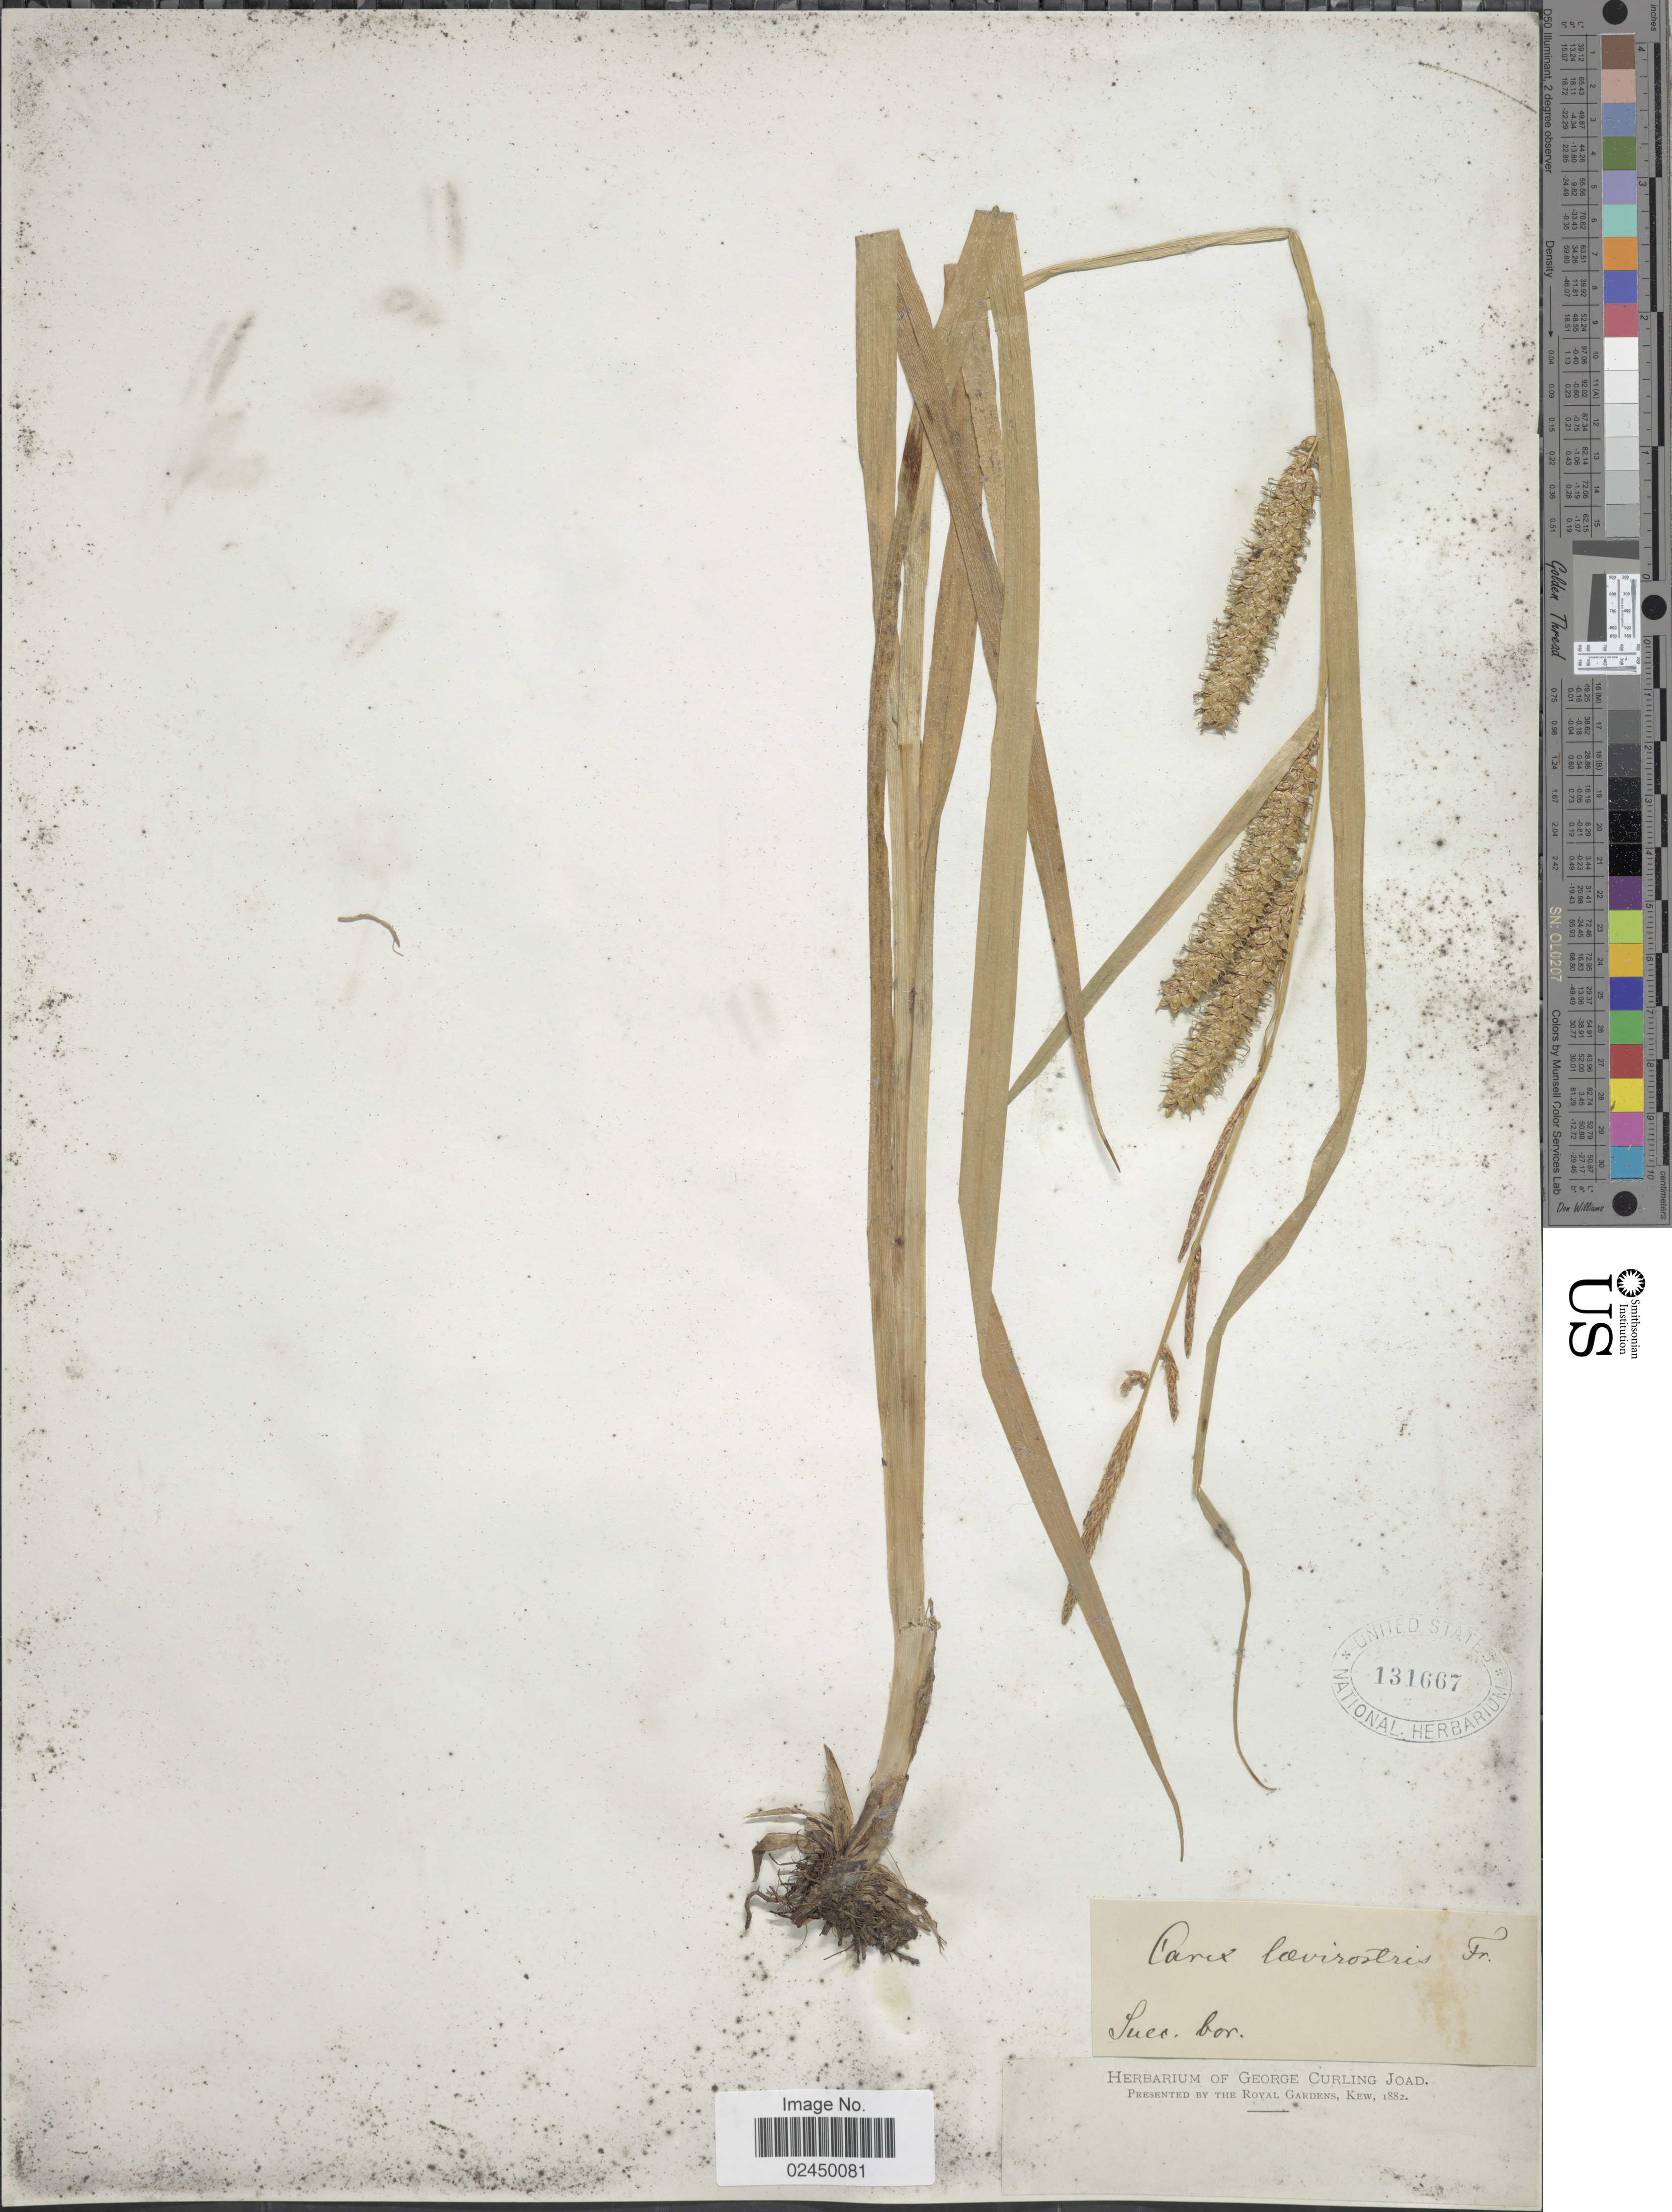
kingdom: Plantae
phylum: Tracheophyta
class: Liliopsida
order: Poales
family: Cyperaceae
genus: Carex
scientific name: Carex utriculata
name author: Boott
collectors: ex herb. George Curling Joad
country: Sweden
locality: Suec. bor.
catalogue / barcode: US 131667